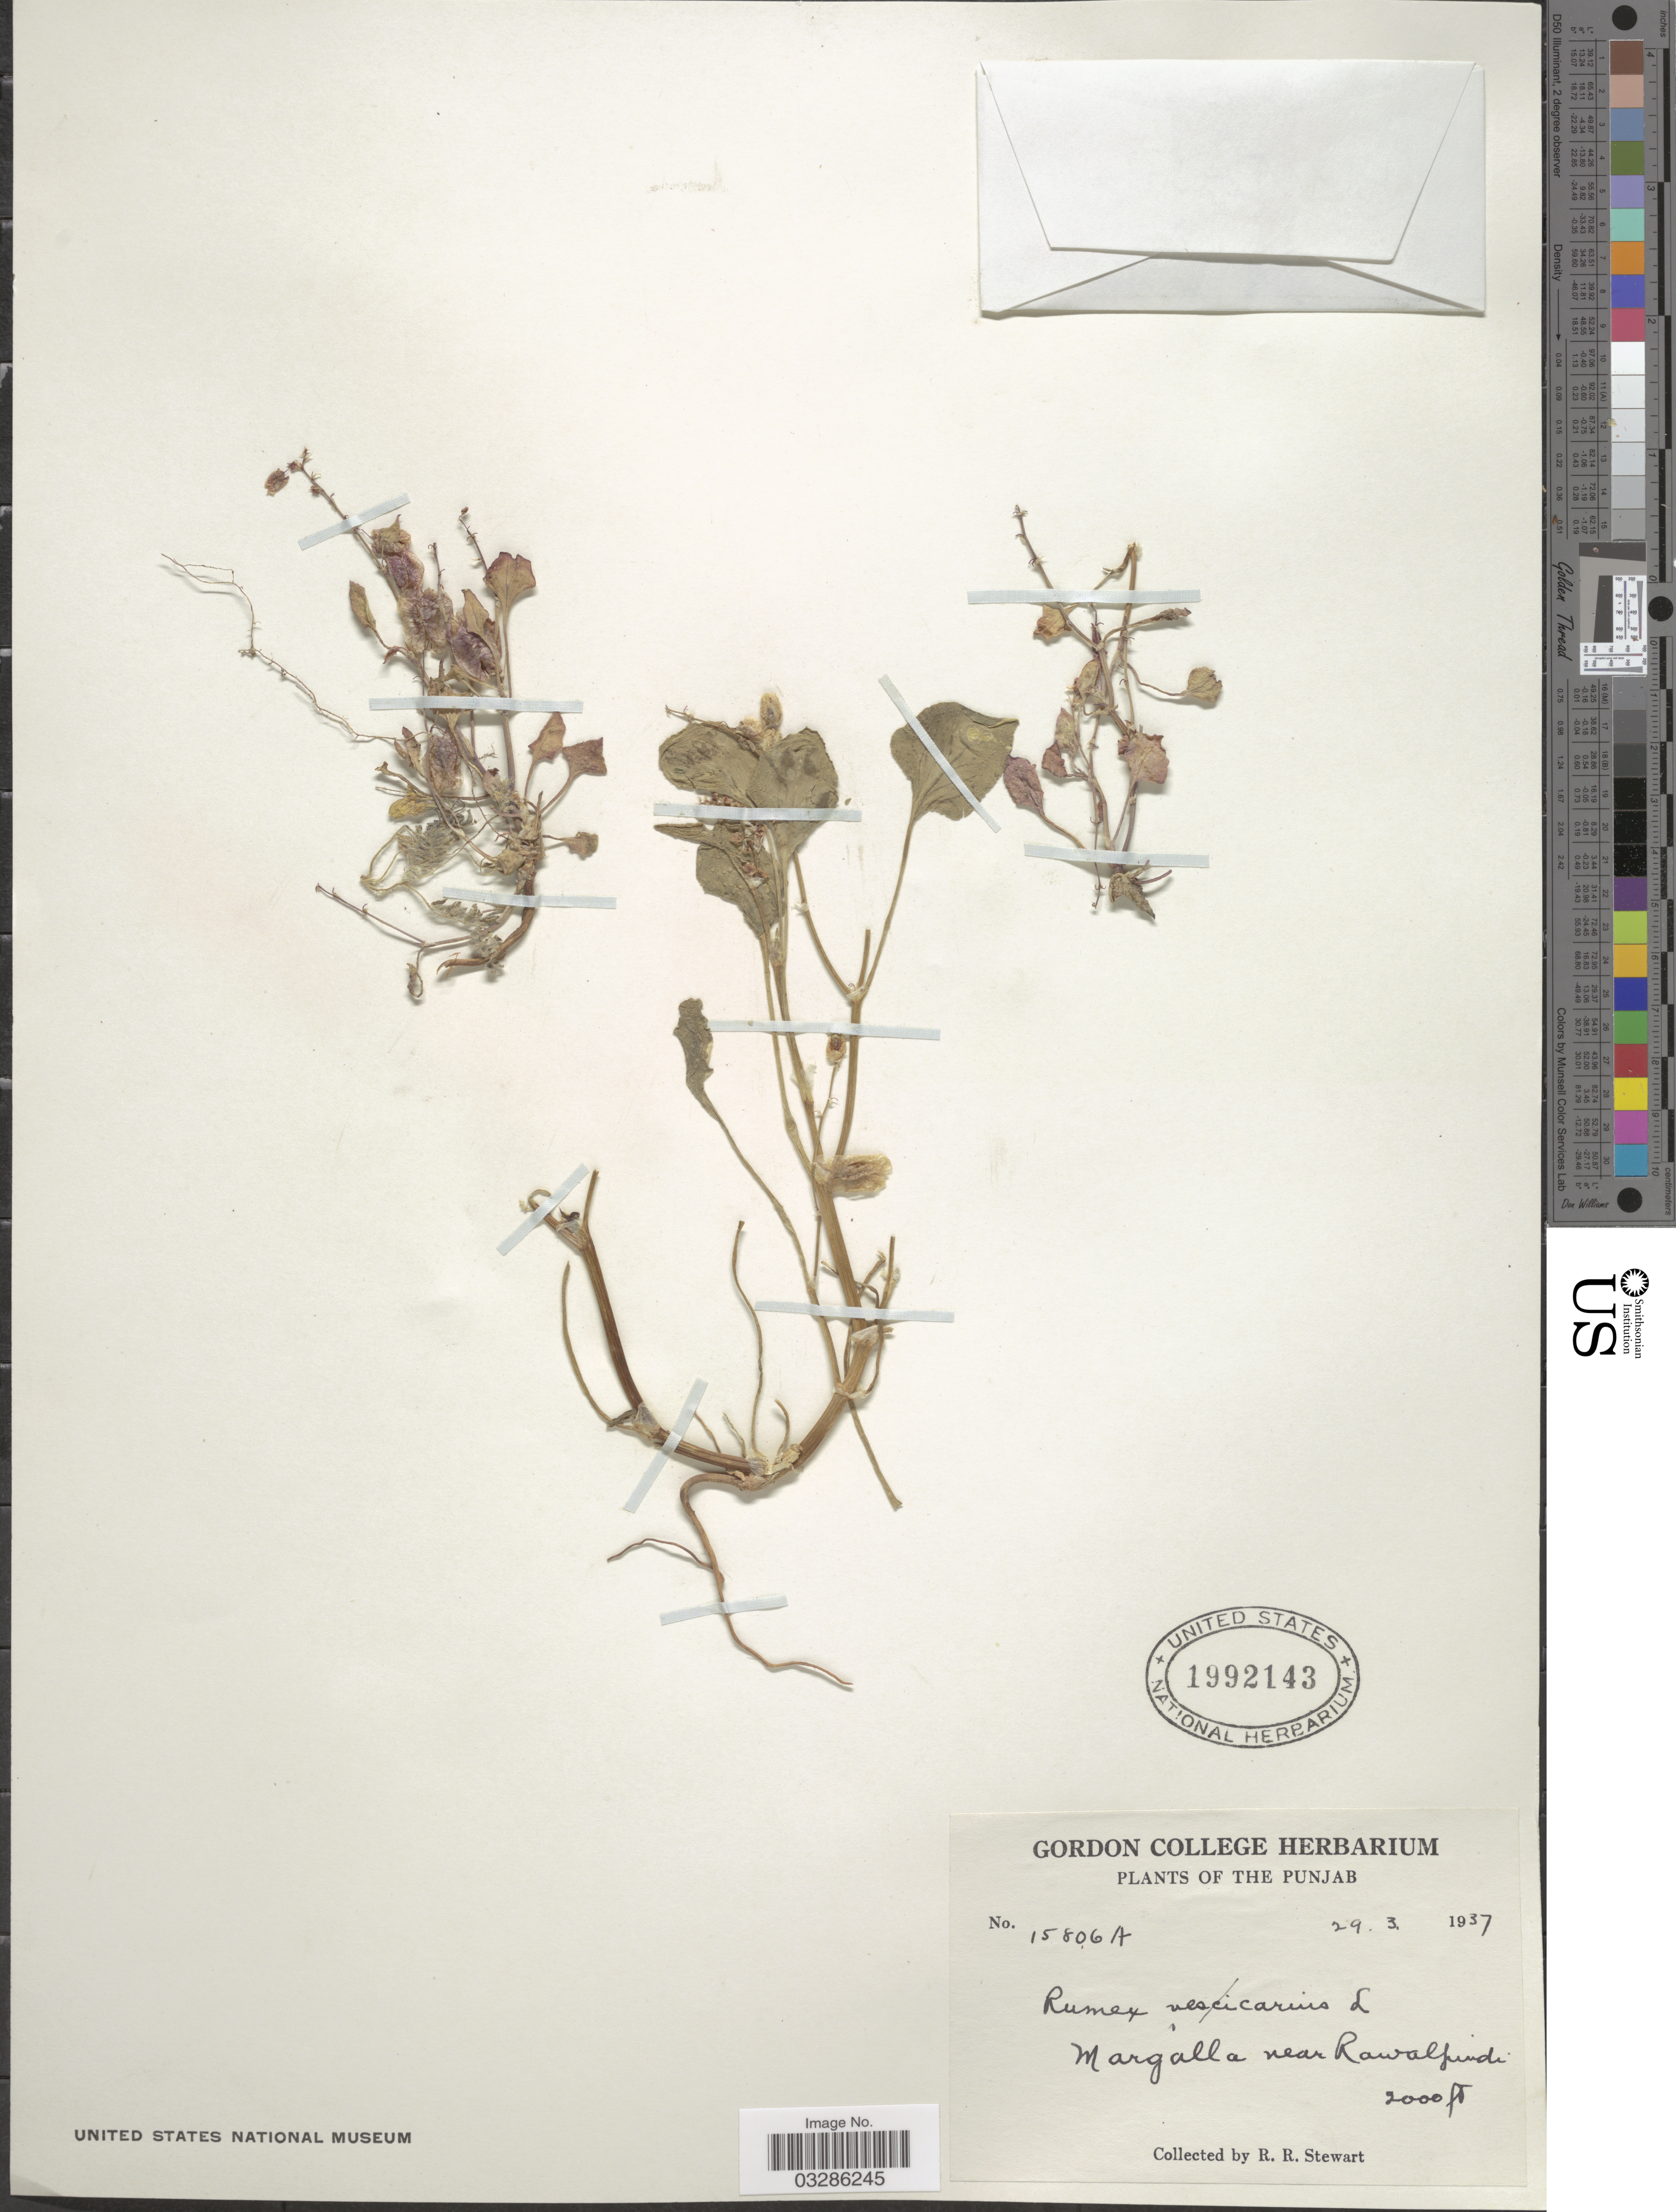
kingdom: Plantae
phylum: Tracheophyta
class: Magnoliopsida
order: Caryophyllales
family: Polygonaceae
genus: Rumex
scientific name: Rumex vesicarius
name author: L.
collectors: R. Stewart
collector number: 15806A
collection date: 1937-03-29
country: Pakistan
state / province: Punjab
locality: Punjab. Margalla near Rawalpindi.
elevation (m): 610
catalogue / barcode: US 1992143